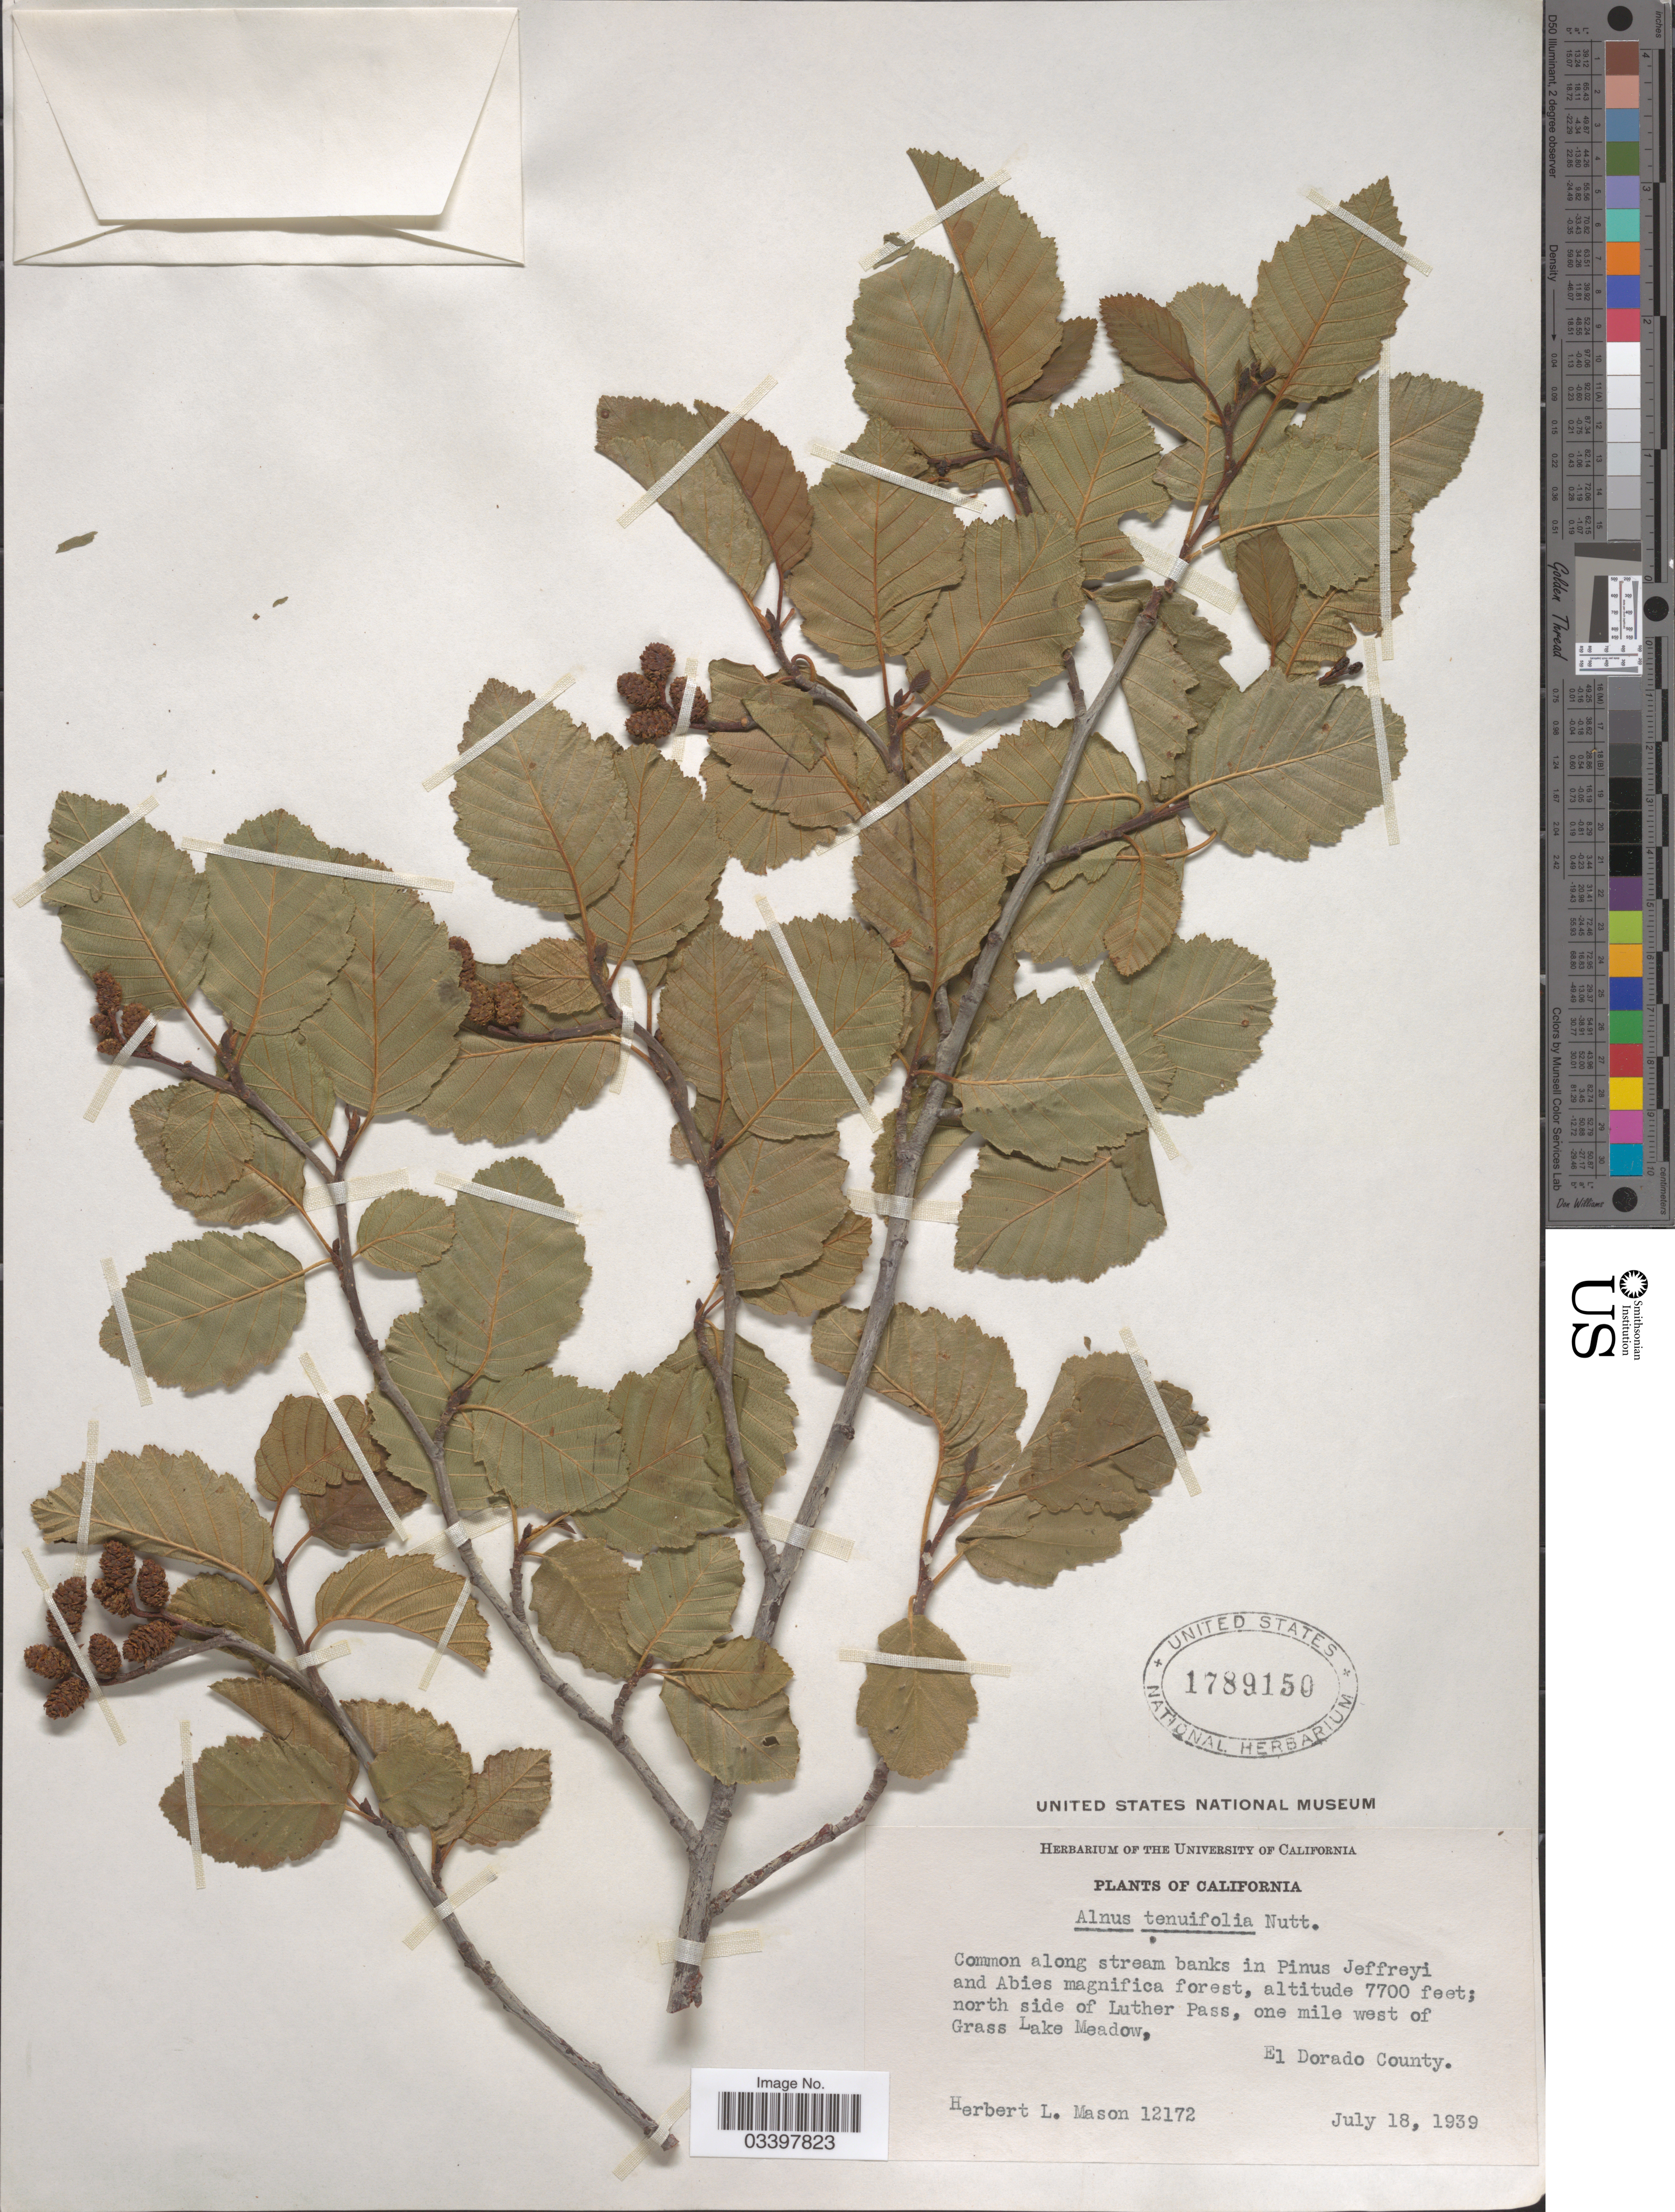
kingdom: Plantae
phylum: Tracheophyta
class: Magnoliopsida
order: Fagales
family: Betulaceae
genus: Alnus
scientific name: Alnus incana subsp. tenuifolia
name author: (Nutt.) Breitung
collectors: H. L. Mason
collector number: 12172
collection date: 1939-07-18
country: United States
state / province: California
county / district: El Dorado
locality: North side of Luther Pass, one mile west of Grass Lake Meadow, El Dorado County.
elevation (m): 2347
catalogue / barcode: US 1789150